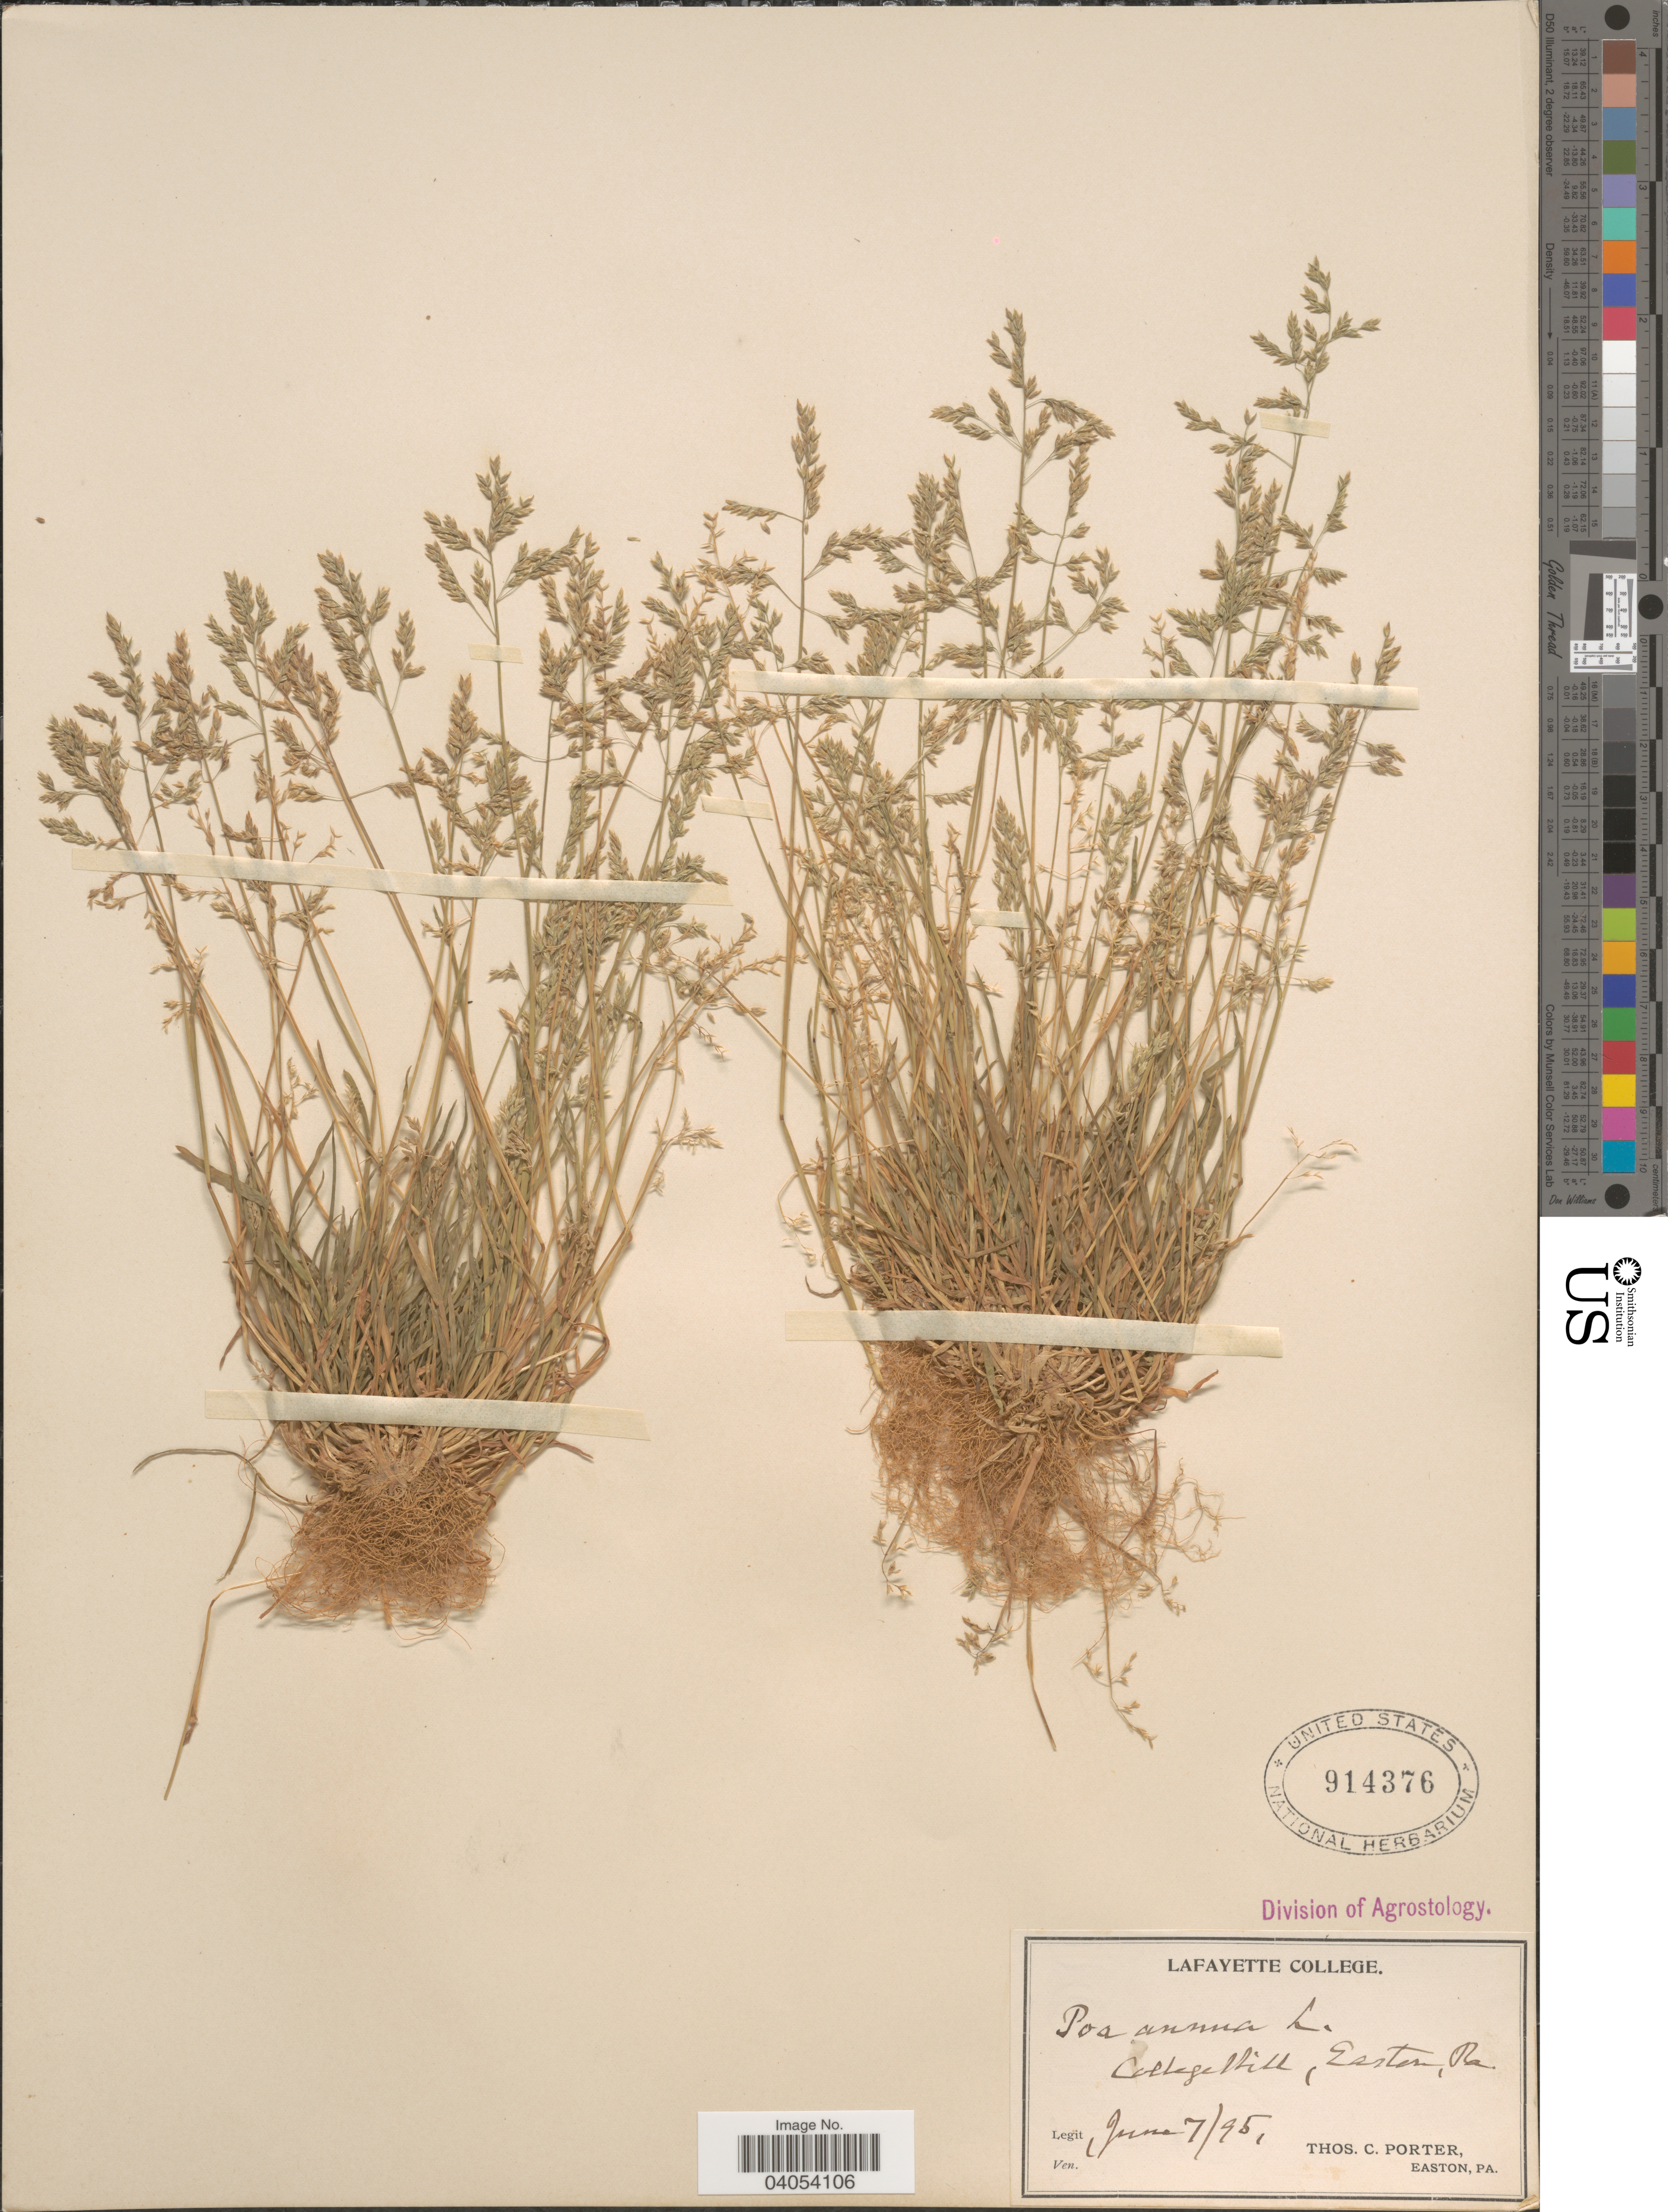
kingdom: Plantae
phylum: Tracheophyta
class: Liliopsida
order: Poales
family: Poaceae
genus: Poa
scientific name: Poa annua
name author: L.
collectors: T. Porter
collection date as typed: Transcribed d/m/y: 7/6/95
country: United States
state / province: Pennsylvania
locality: College Hill, Easton.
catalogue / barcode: US 914376